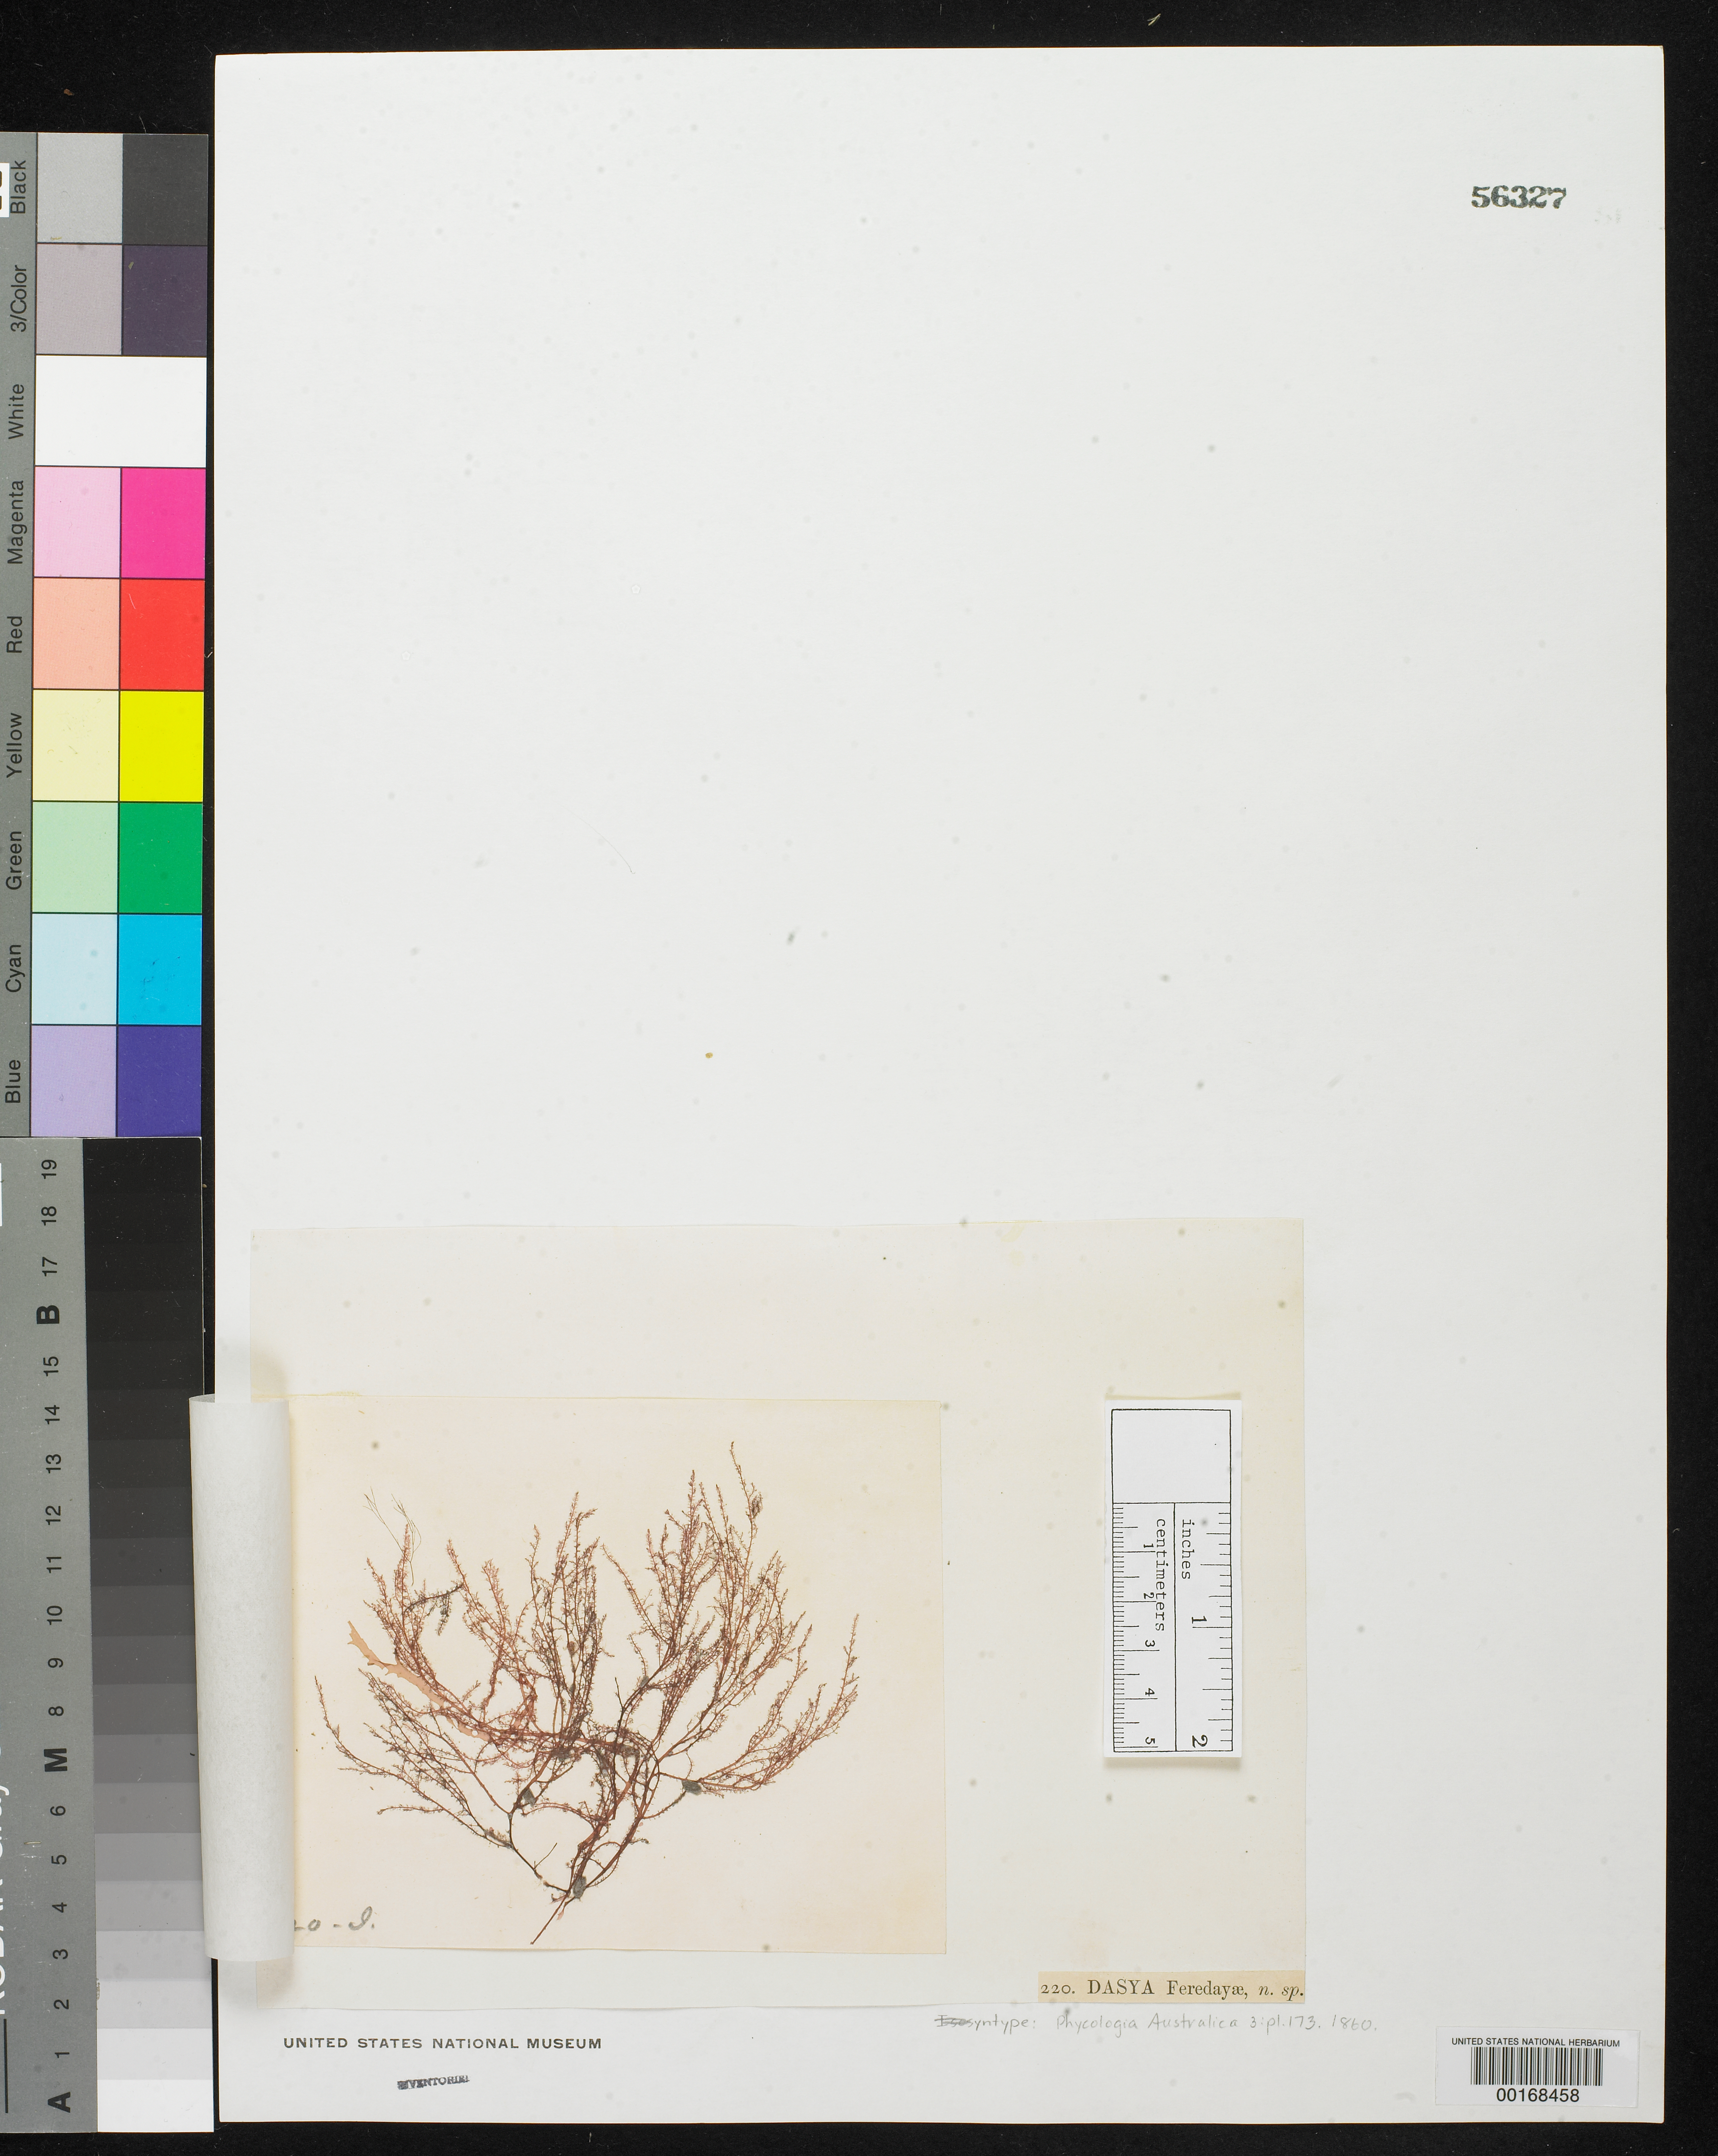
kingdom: Plantae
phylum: Rhodophyta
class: Florideophyceae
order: Ceramiales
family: Dasyaceae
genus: Dasya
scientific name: Dasya feredayae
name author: Harv.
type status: Syntype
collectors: W. Harvey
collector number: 220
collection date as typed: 1854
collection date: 1854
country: Australia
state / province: Tasmania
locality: George Town.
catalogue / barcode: US 56327